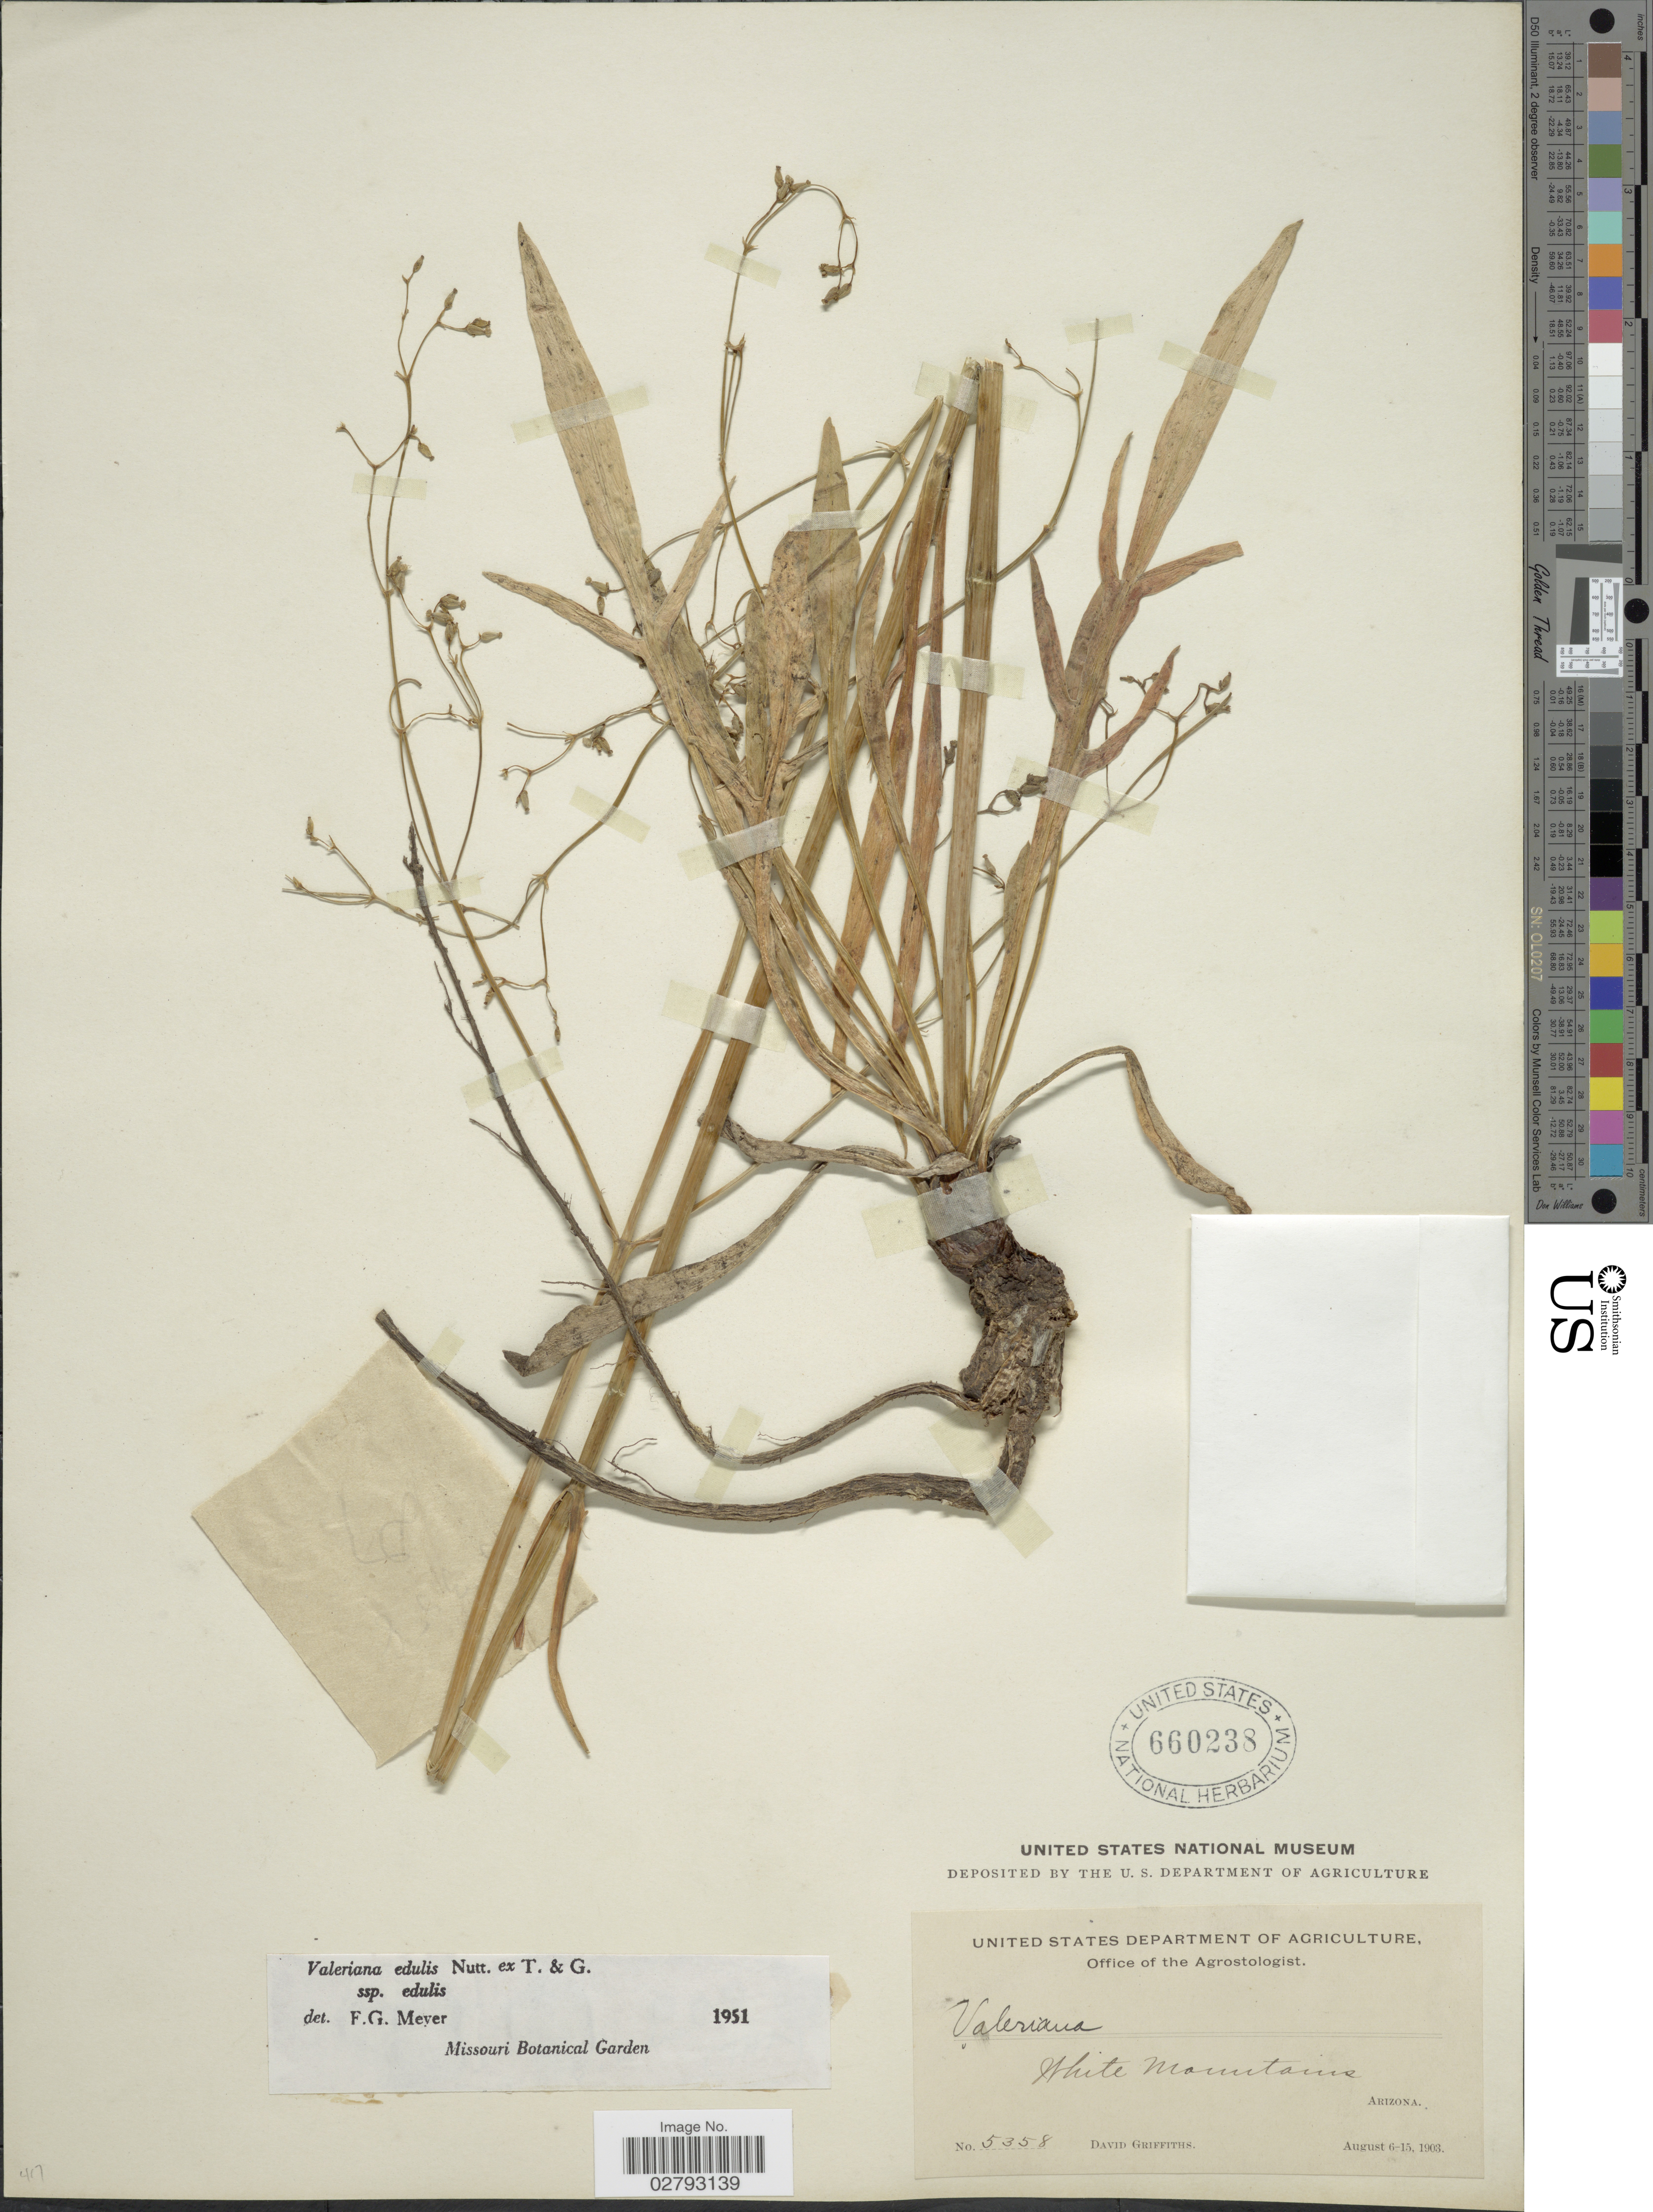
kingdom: Plantae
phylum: Tracheophyta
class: Magnoliopsida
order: Dipsacales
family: Caprifoliaceae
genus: Valeriana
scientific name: Valeriana edulis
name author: Nutt.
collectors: D. Griffiths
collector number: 5358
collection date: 1903-08-06/1903-08-15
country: United States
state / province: Arizona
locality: White Mountains.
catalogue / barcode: US 660238